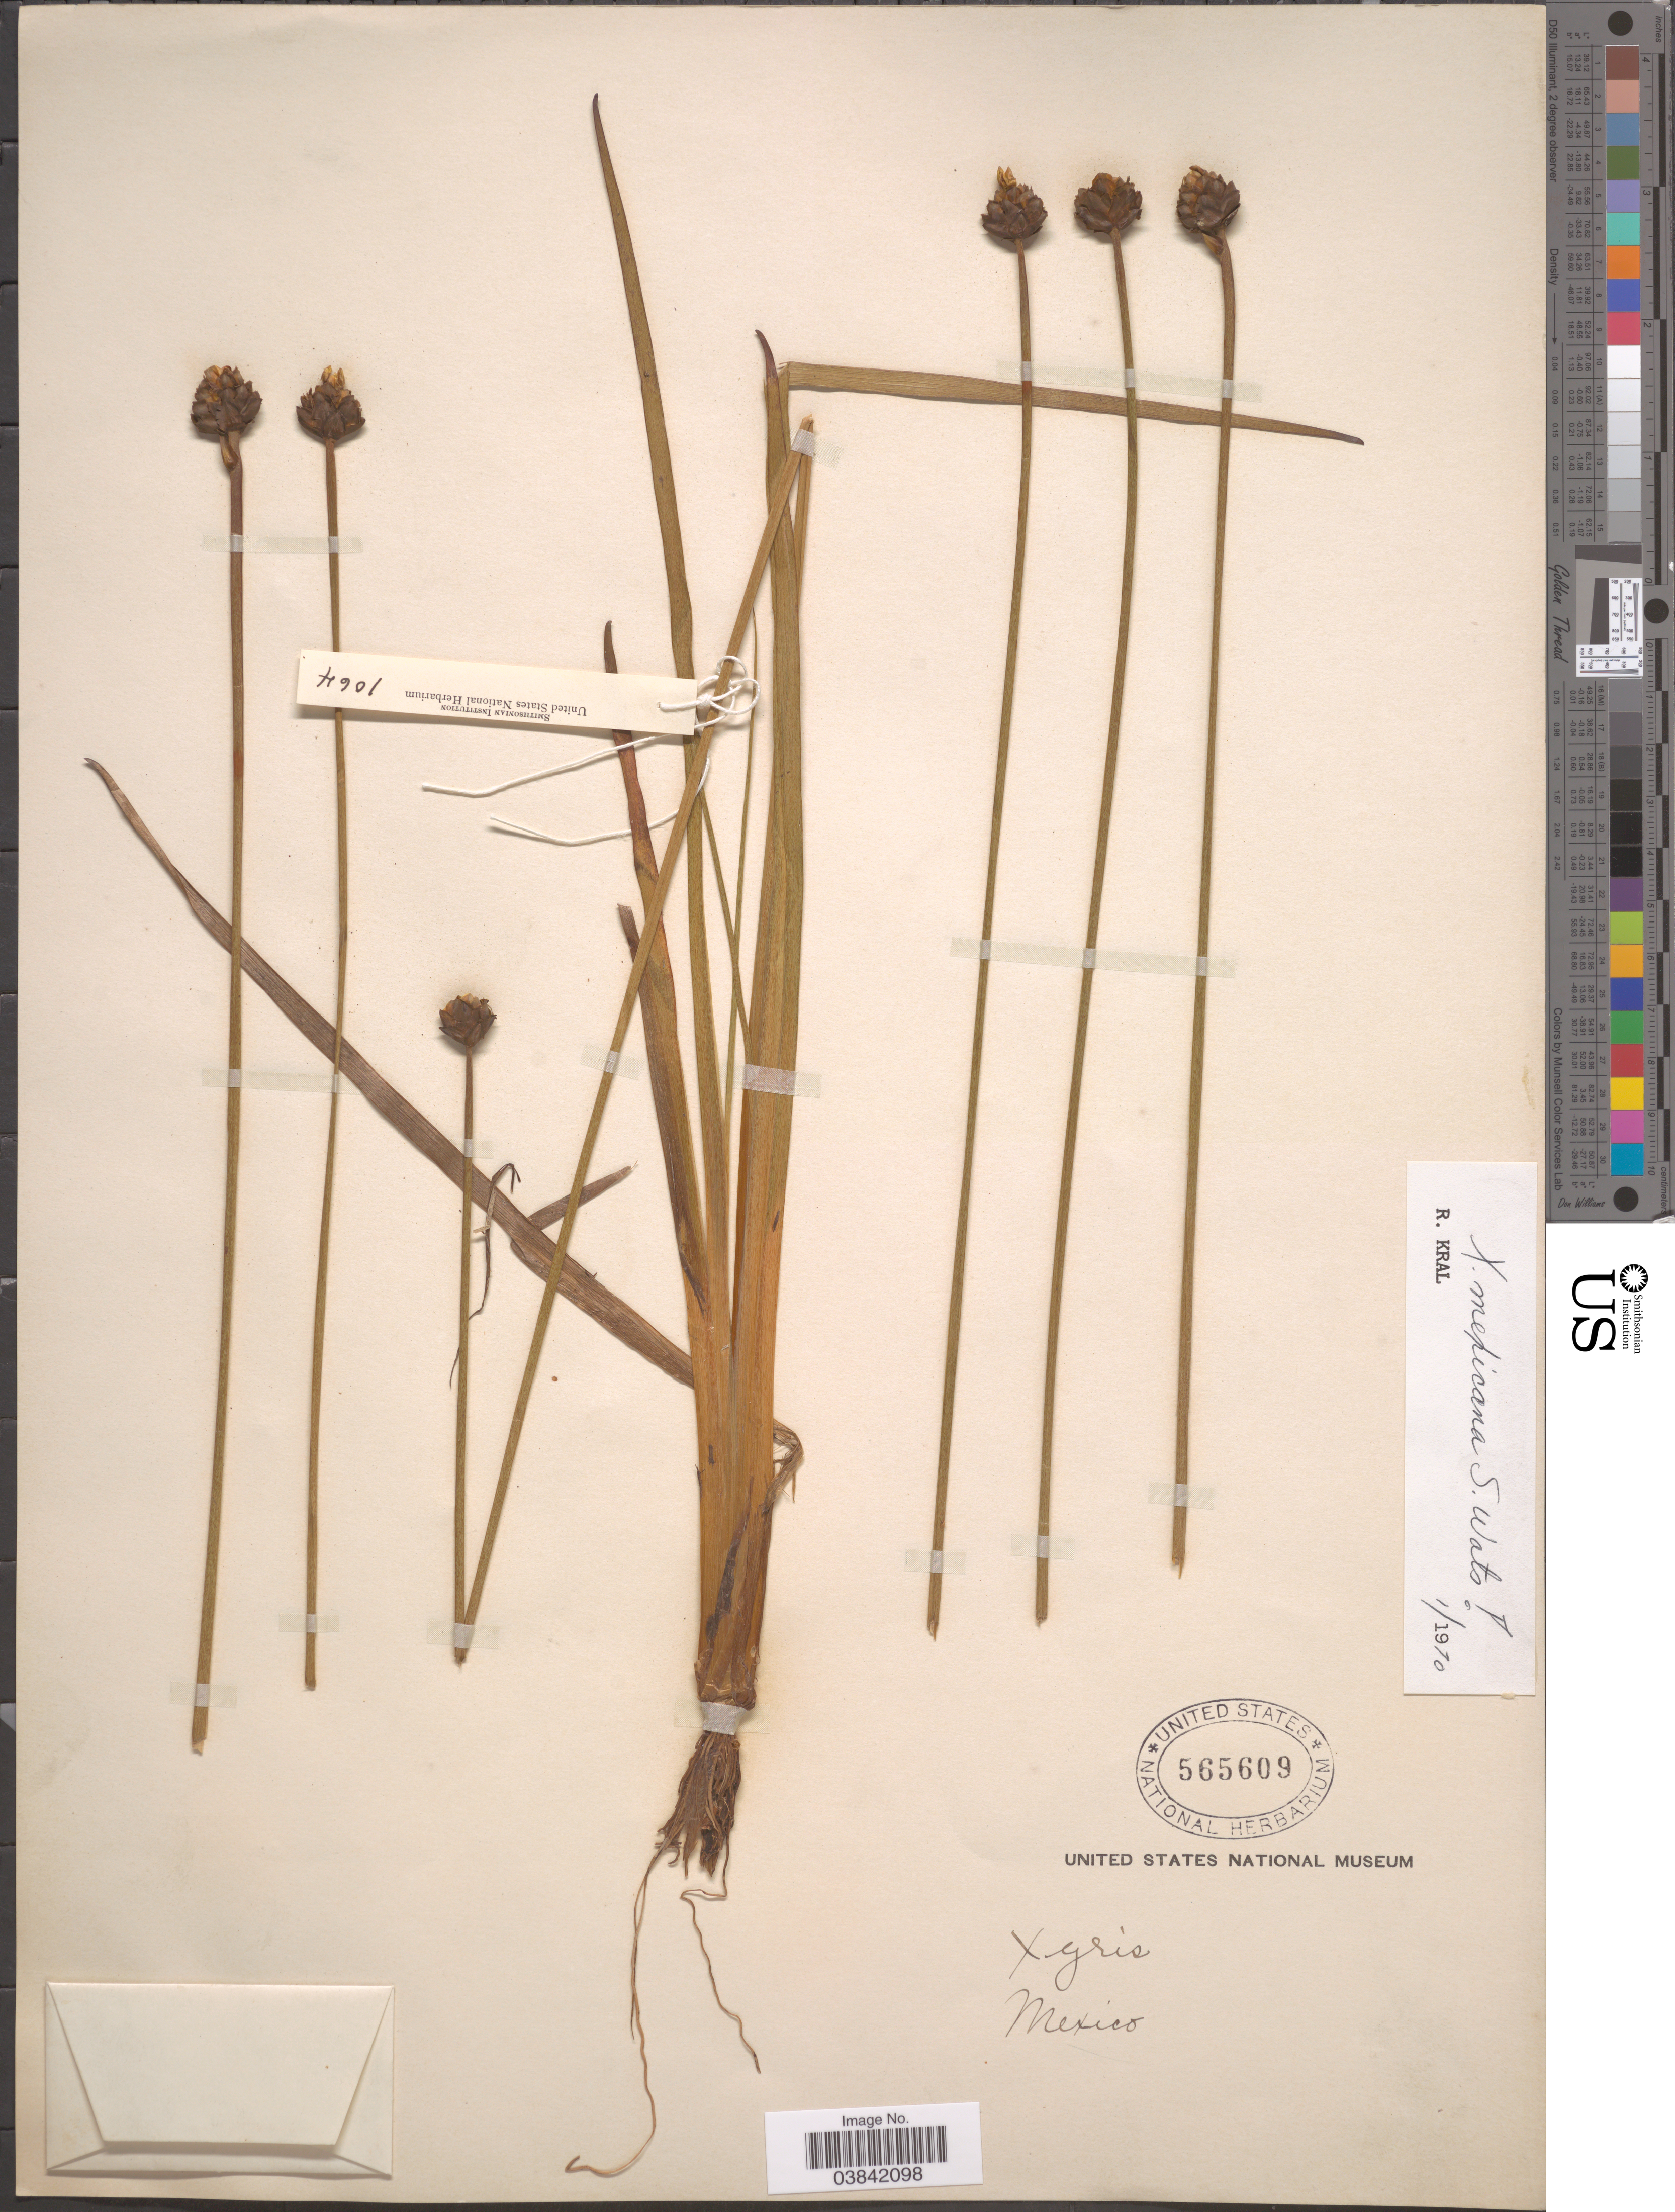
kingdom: Plantae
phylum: Tracheophyta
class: Liliopsida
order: Poales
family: Xyridaceae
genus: Xyris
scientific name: Xyris mexicana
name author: S. Watson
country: Mexico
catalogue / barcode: US 565609